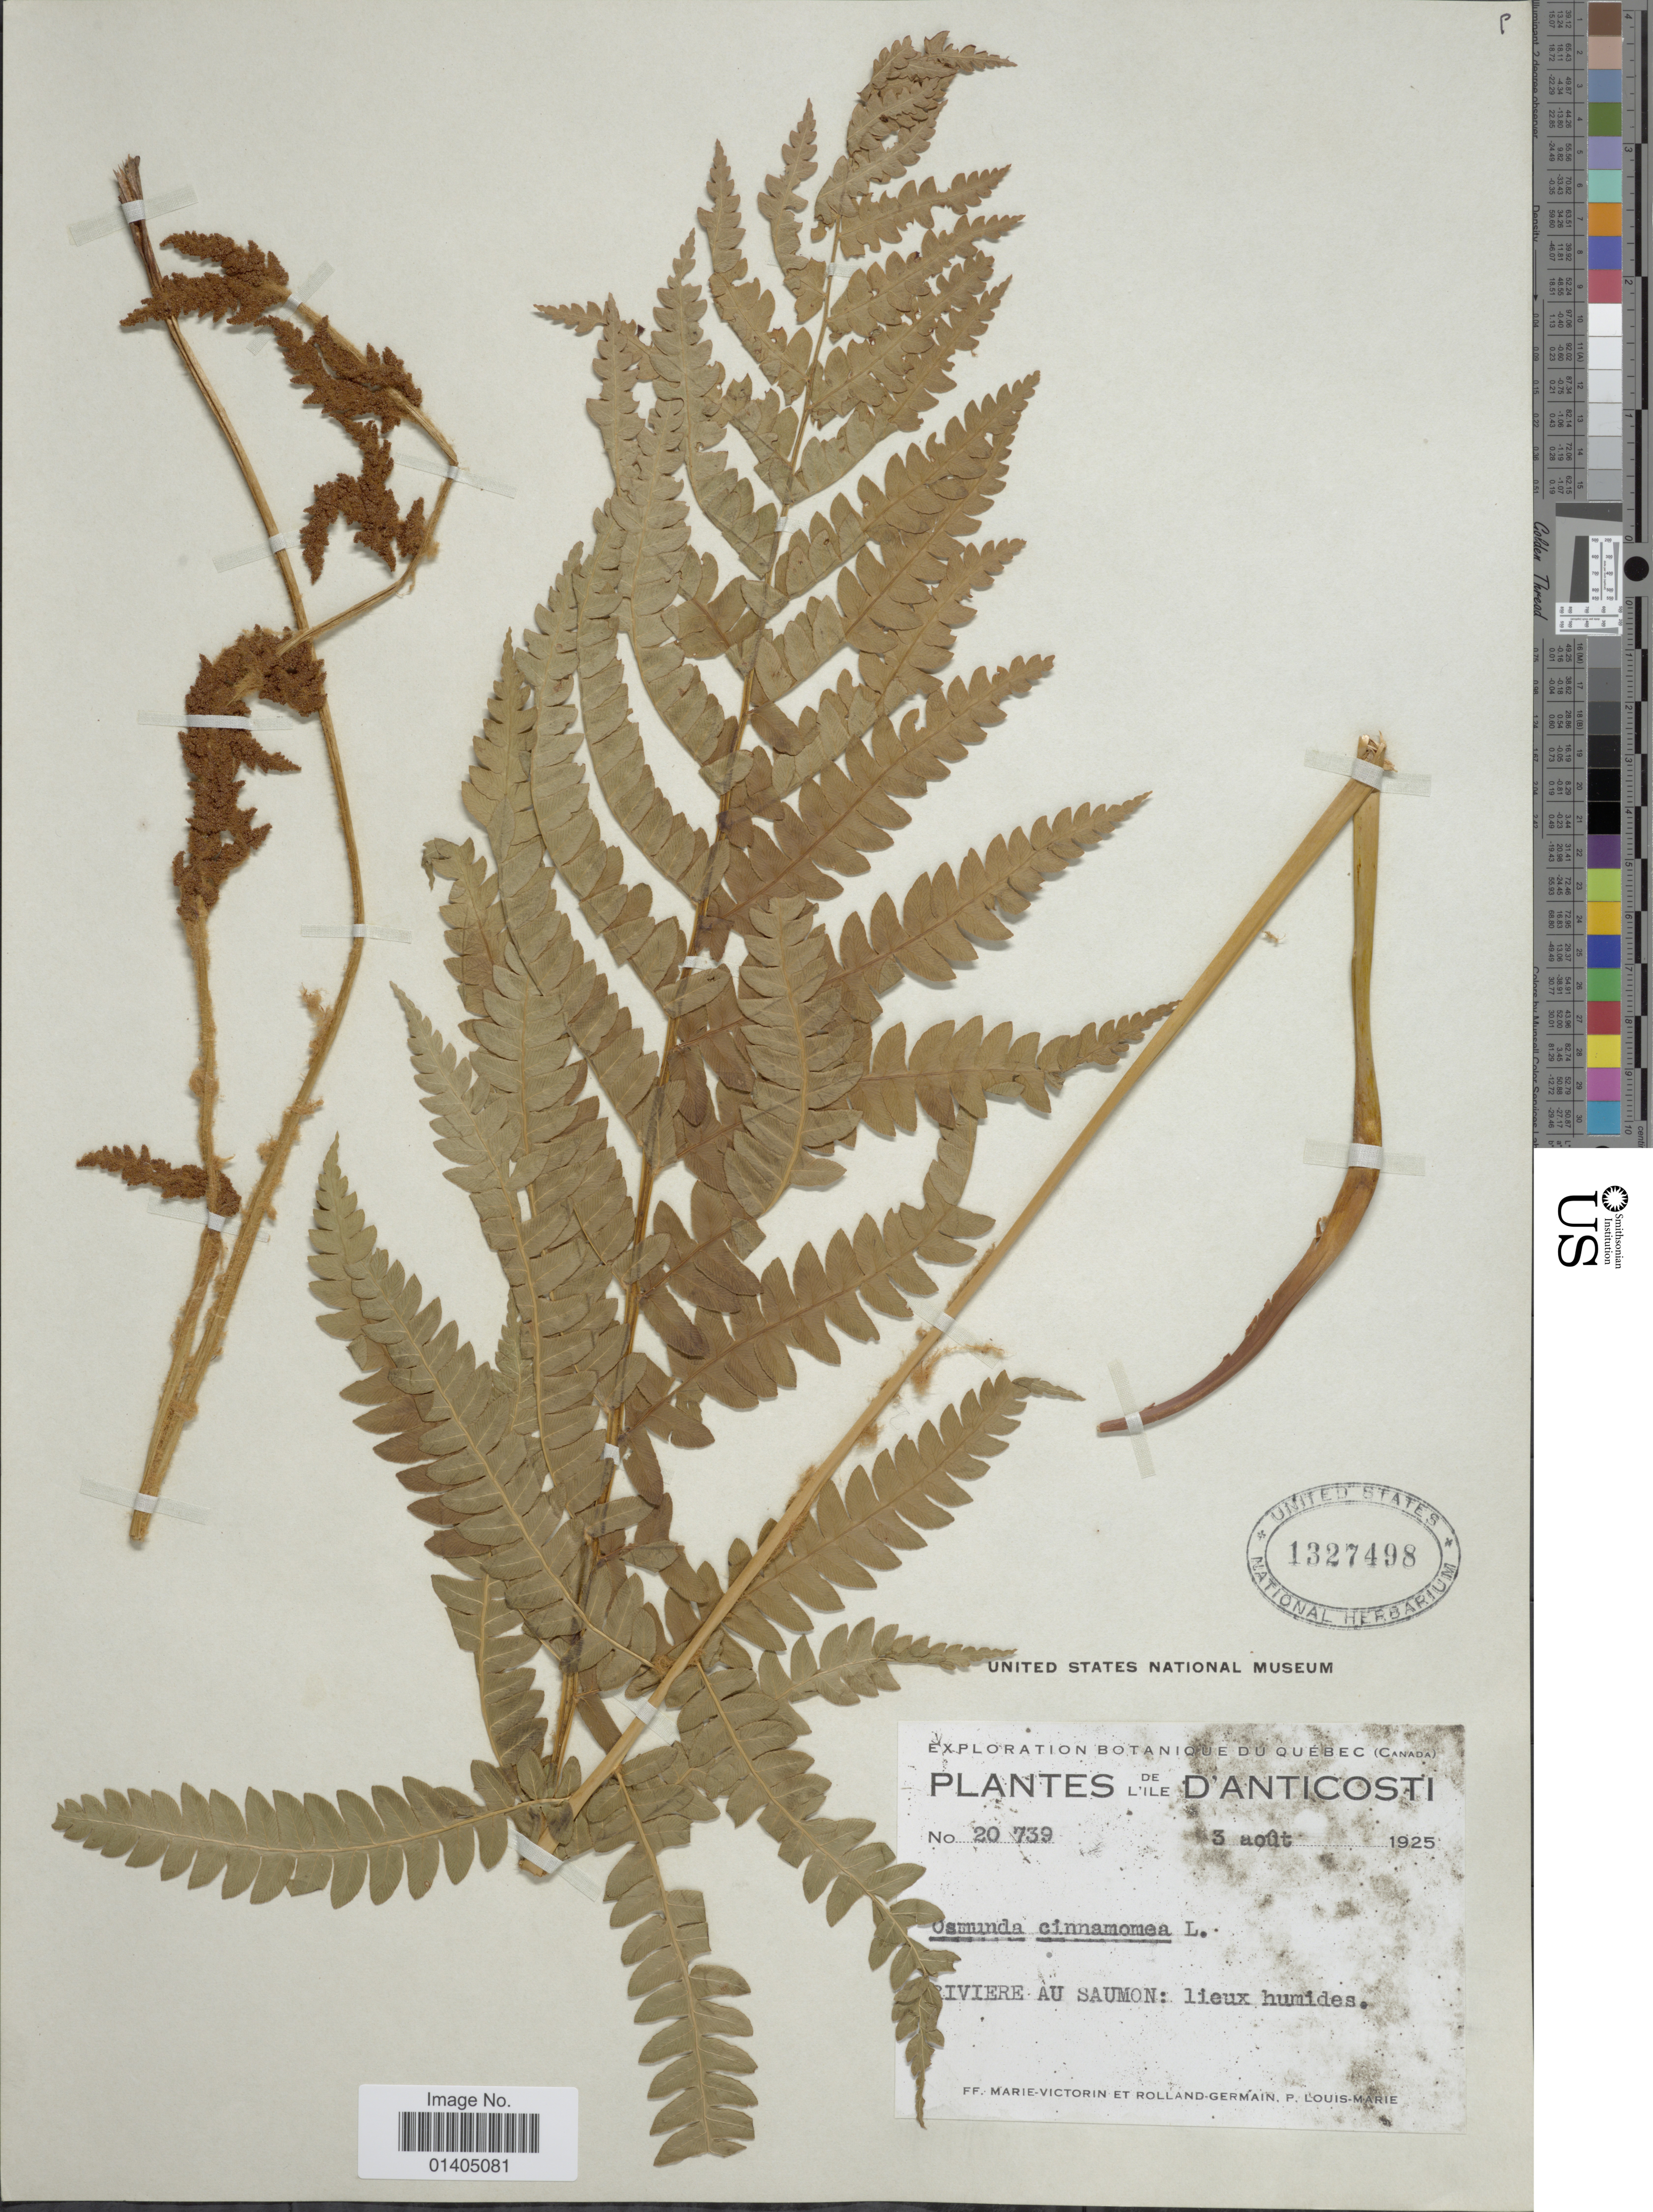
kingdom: Plantae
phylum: Tracheophyta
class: Polypodiopsida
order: Osmundales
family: Osmundaceae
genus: Osmundastrum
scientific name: Osmundastrum cinnamomeum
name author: (L.) C. Presl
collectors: -. Marie-Victorin, Rolland-Germain & L.-M. LaLonde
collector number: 20739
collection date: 1925-08-03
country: Canada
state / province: Quebec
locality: De l'ile D'Anticosti, Riviere au Saumon: lieux humides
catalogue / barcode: US 1327498